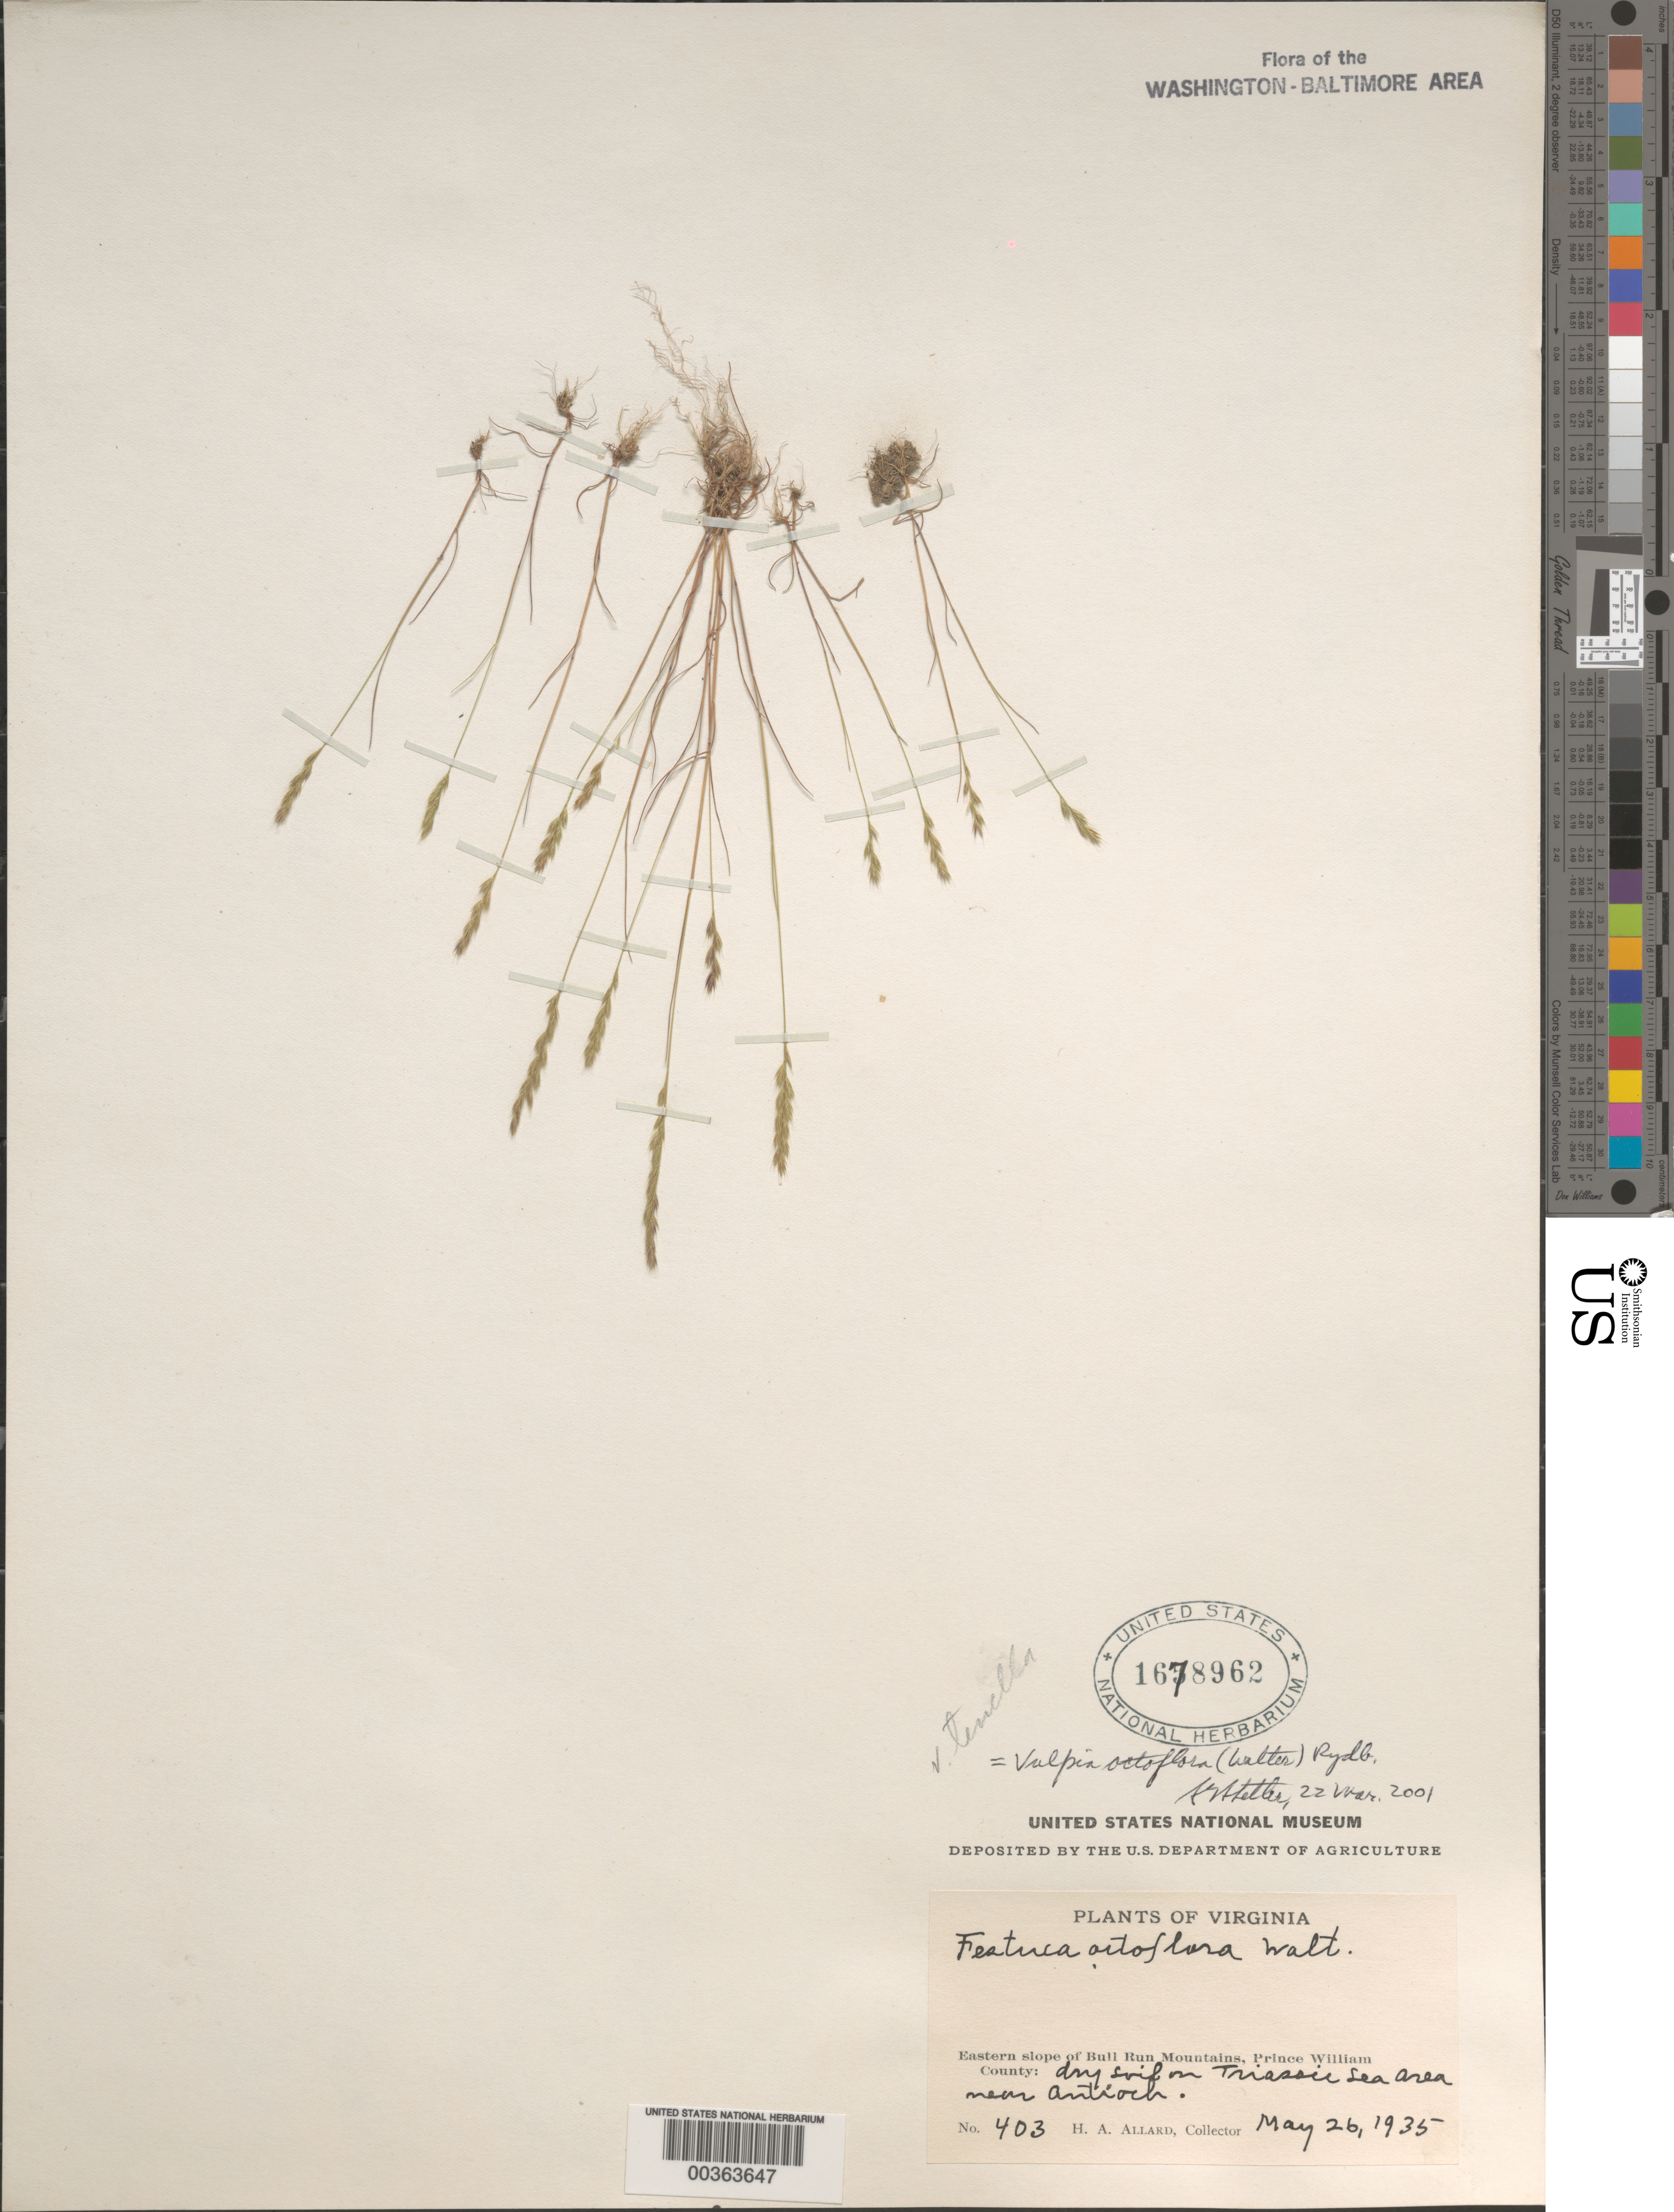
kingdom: Plantae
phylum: Tracheophyta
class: Liliopsida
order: Poales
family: Poaceae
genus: Vulpia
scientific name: Vulpia octoflora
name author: (Walter) Rydb.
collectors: H. A. Allard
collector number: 403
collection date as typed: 26 May 1935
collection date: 1935-05-26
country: United States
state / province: Virginia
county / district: Prince William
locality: Near Antioch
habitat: Dry soil on triasic sea area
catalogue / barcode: US 1678962